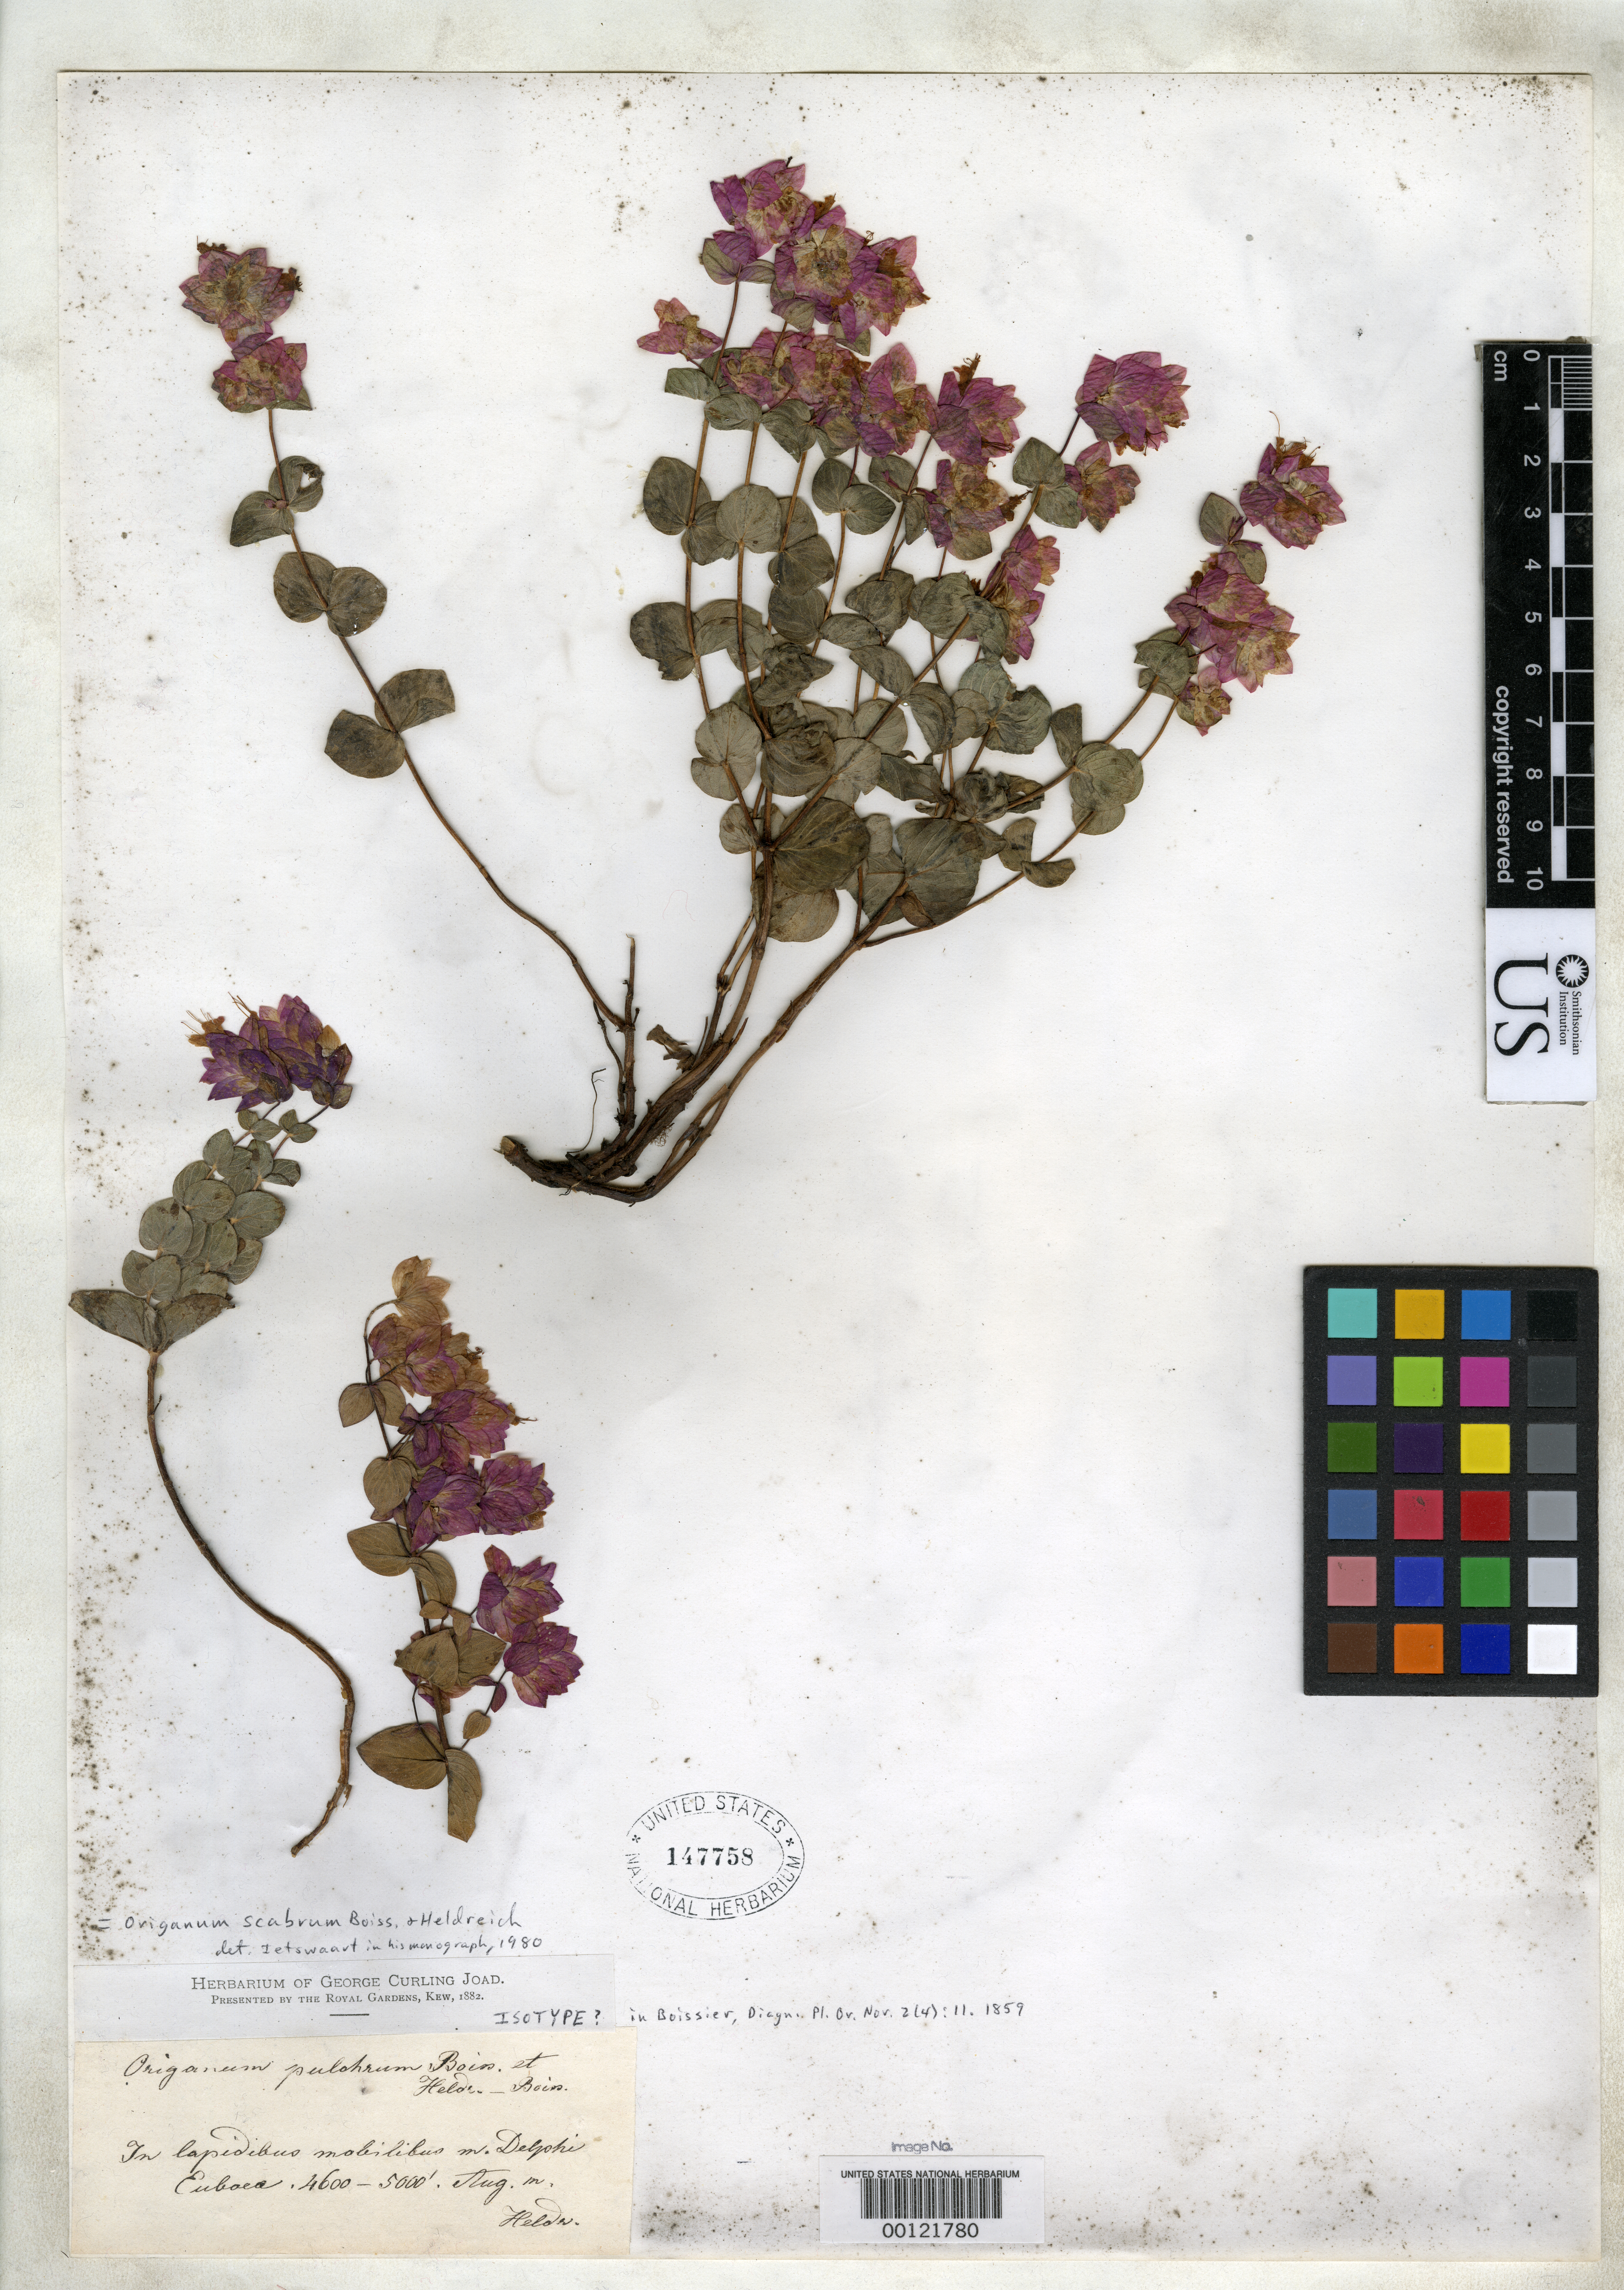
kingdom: Plantae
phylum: Tracheophyta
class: Magnoliopsida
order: Lamiales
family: Lamiaceae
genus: Origanum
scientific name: Origanum pulchrum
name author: Boiss. & Heldr. in Boiss.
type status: Isotype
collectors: T. H. von Heldreich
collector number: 147758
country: Greece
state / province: Central Greece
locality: Delphi.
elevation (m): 4600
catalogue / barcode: US 147758